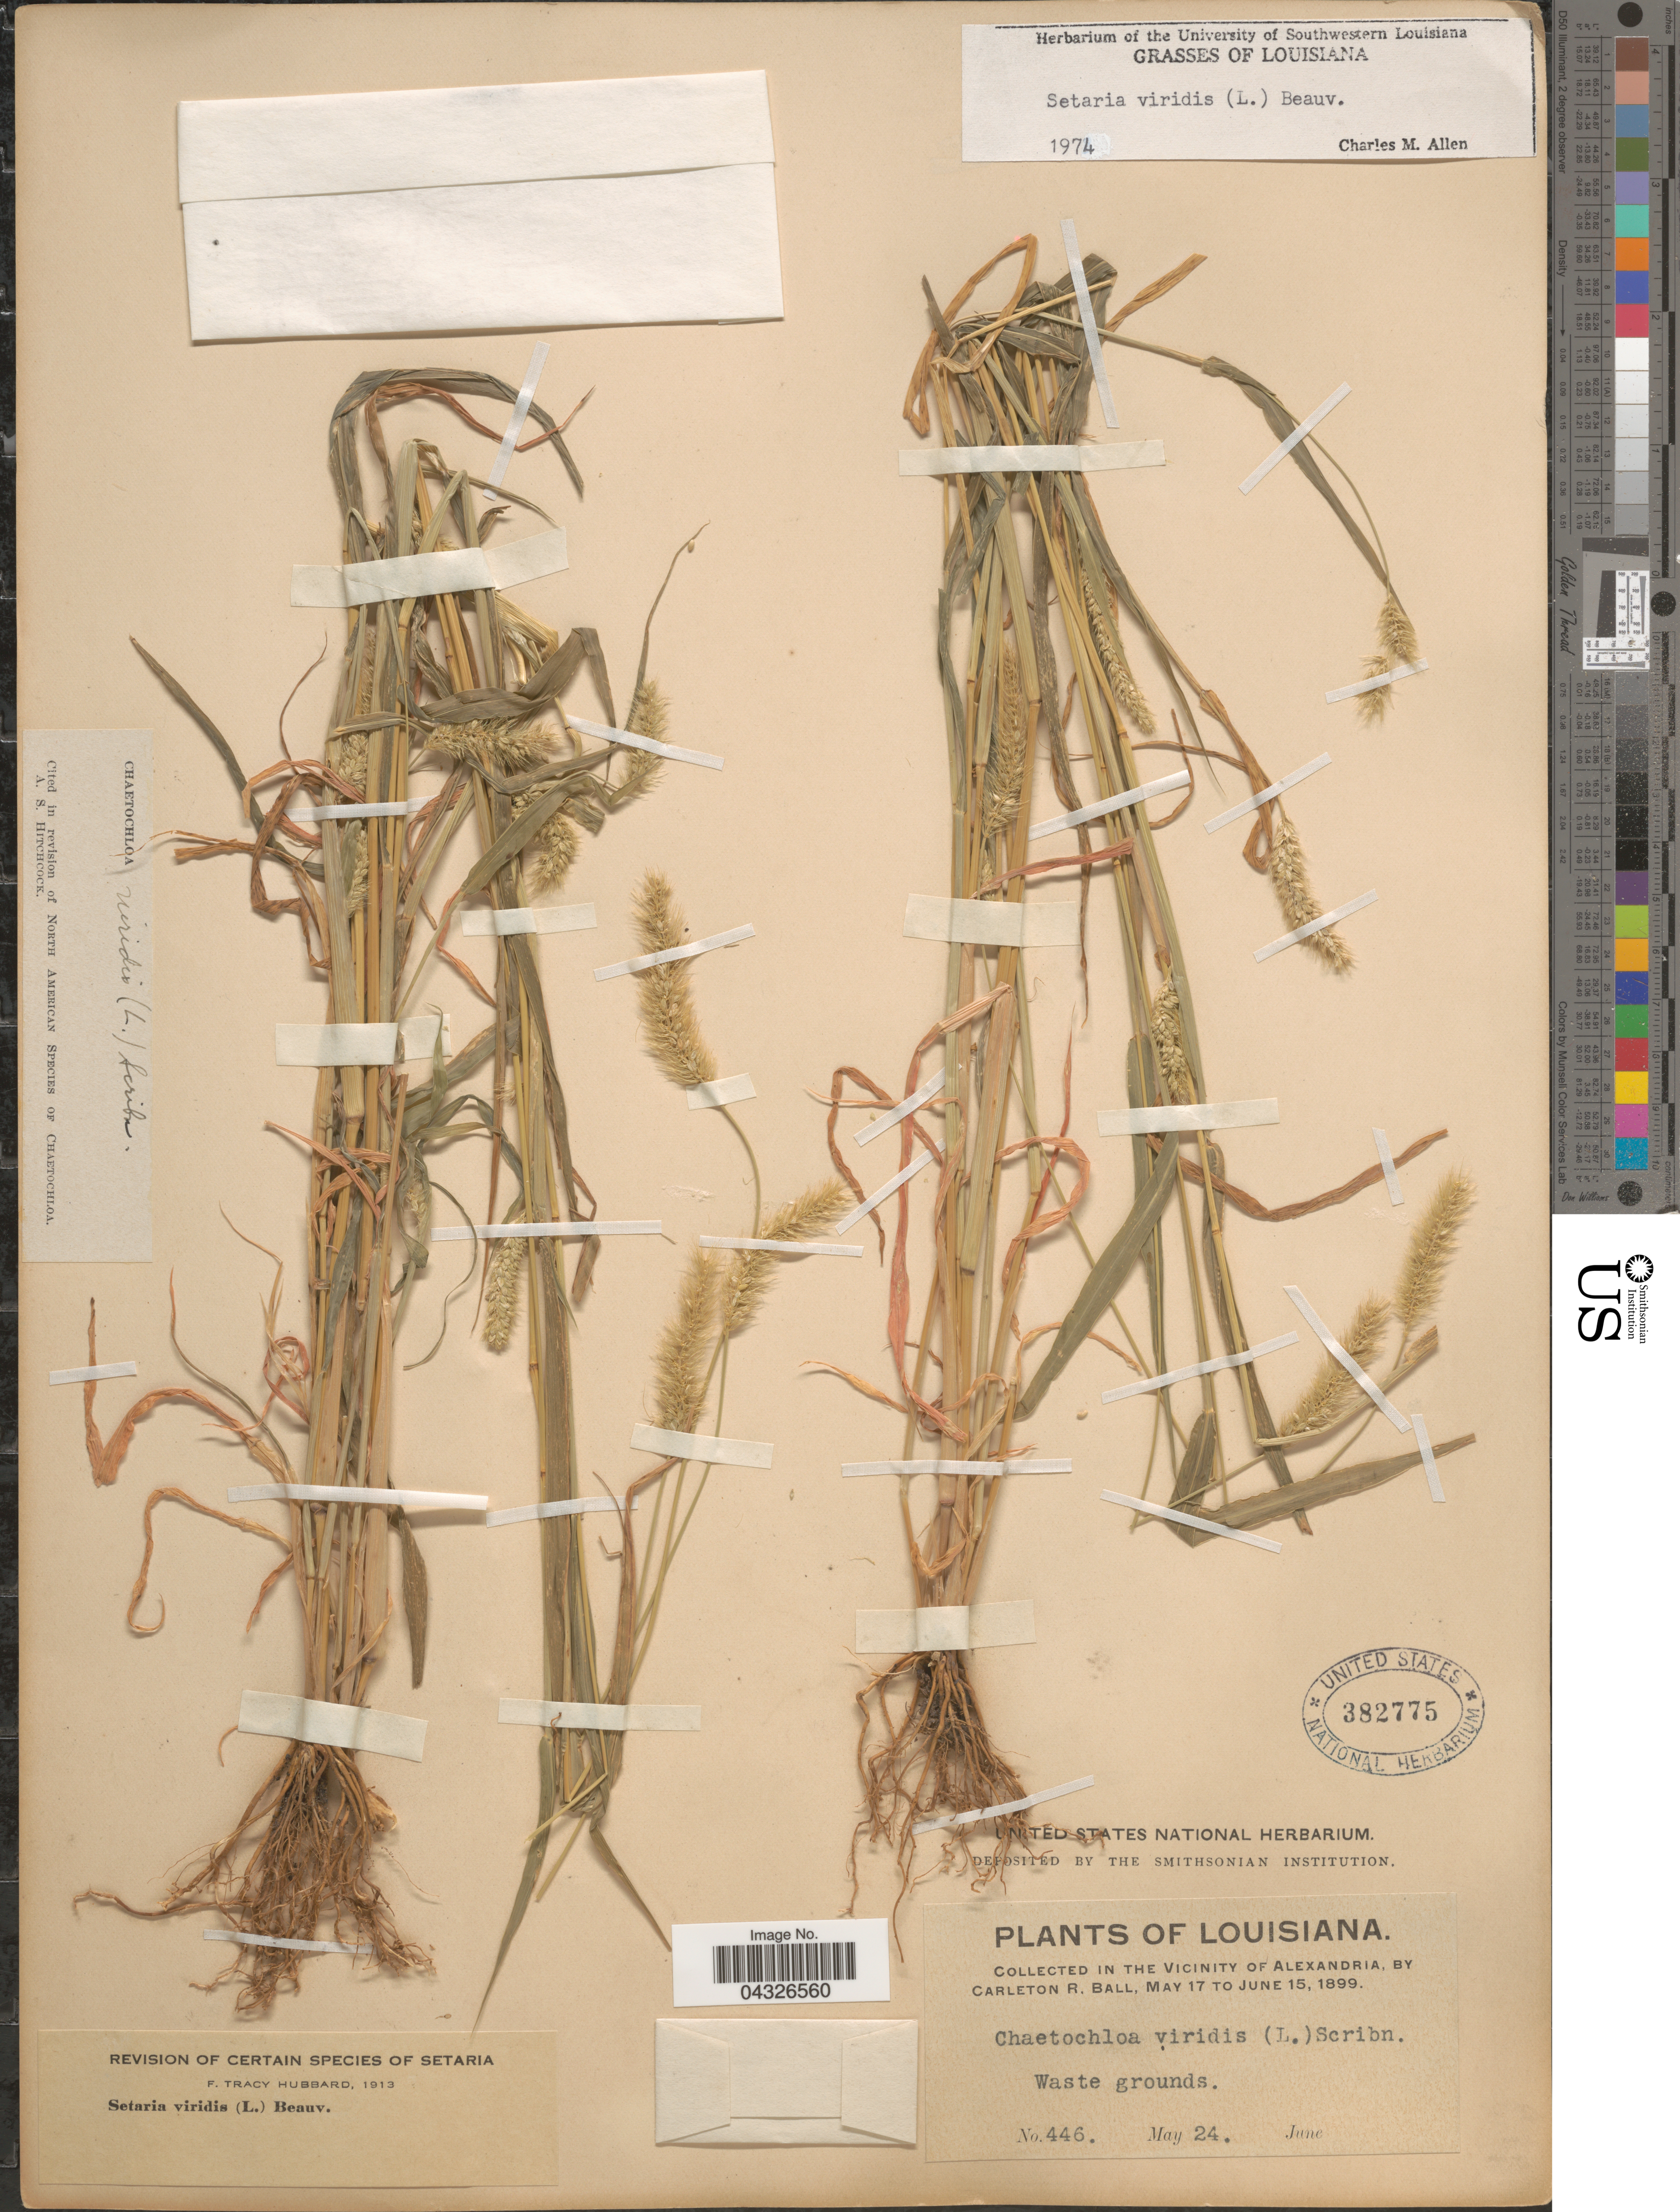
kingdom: Plantae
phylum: Tracheophyta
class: Liliopsida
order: Poales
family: Poaceae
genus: Setaria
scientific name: Setaria viridis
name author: (L.) P. Beauv.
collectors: C. R. Ball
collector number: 446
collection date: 1899-05-24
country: United States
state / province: Louisiana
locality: In the Vicinity of Alexandria. Waste grounds.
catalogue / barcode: US 382775